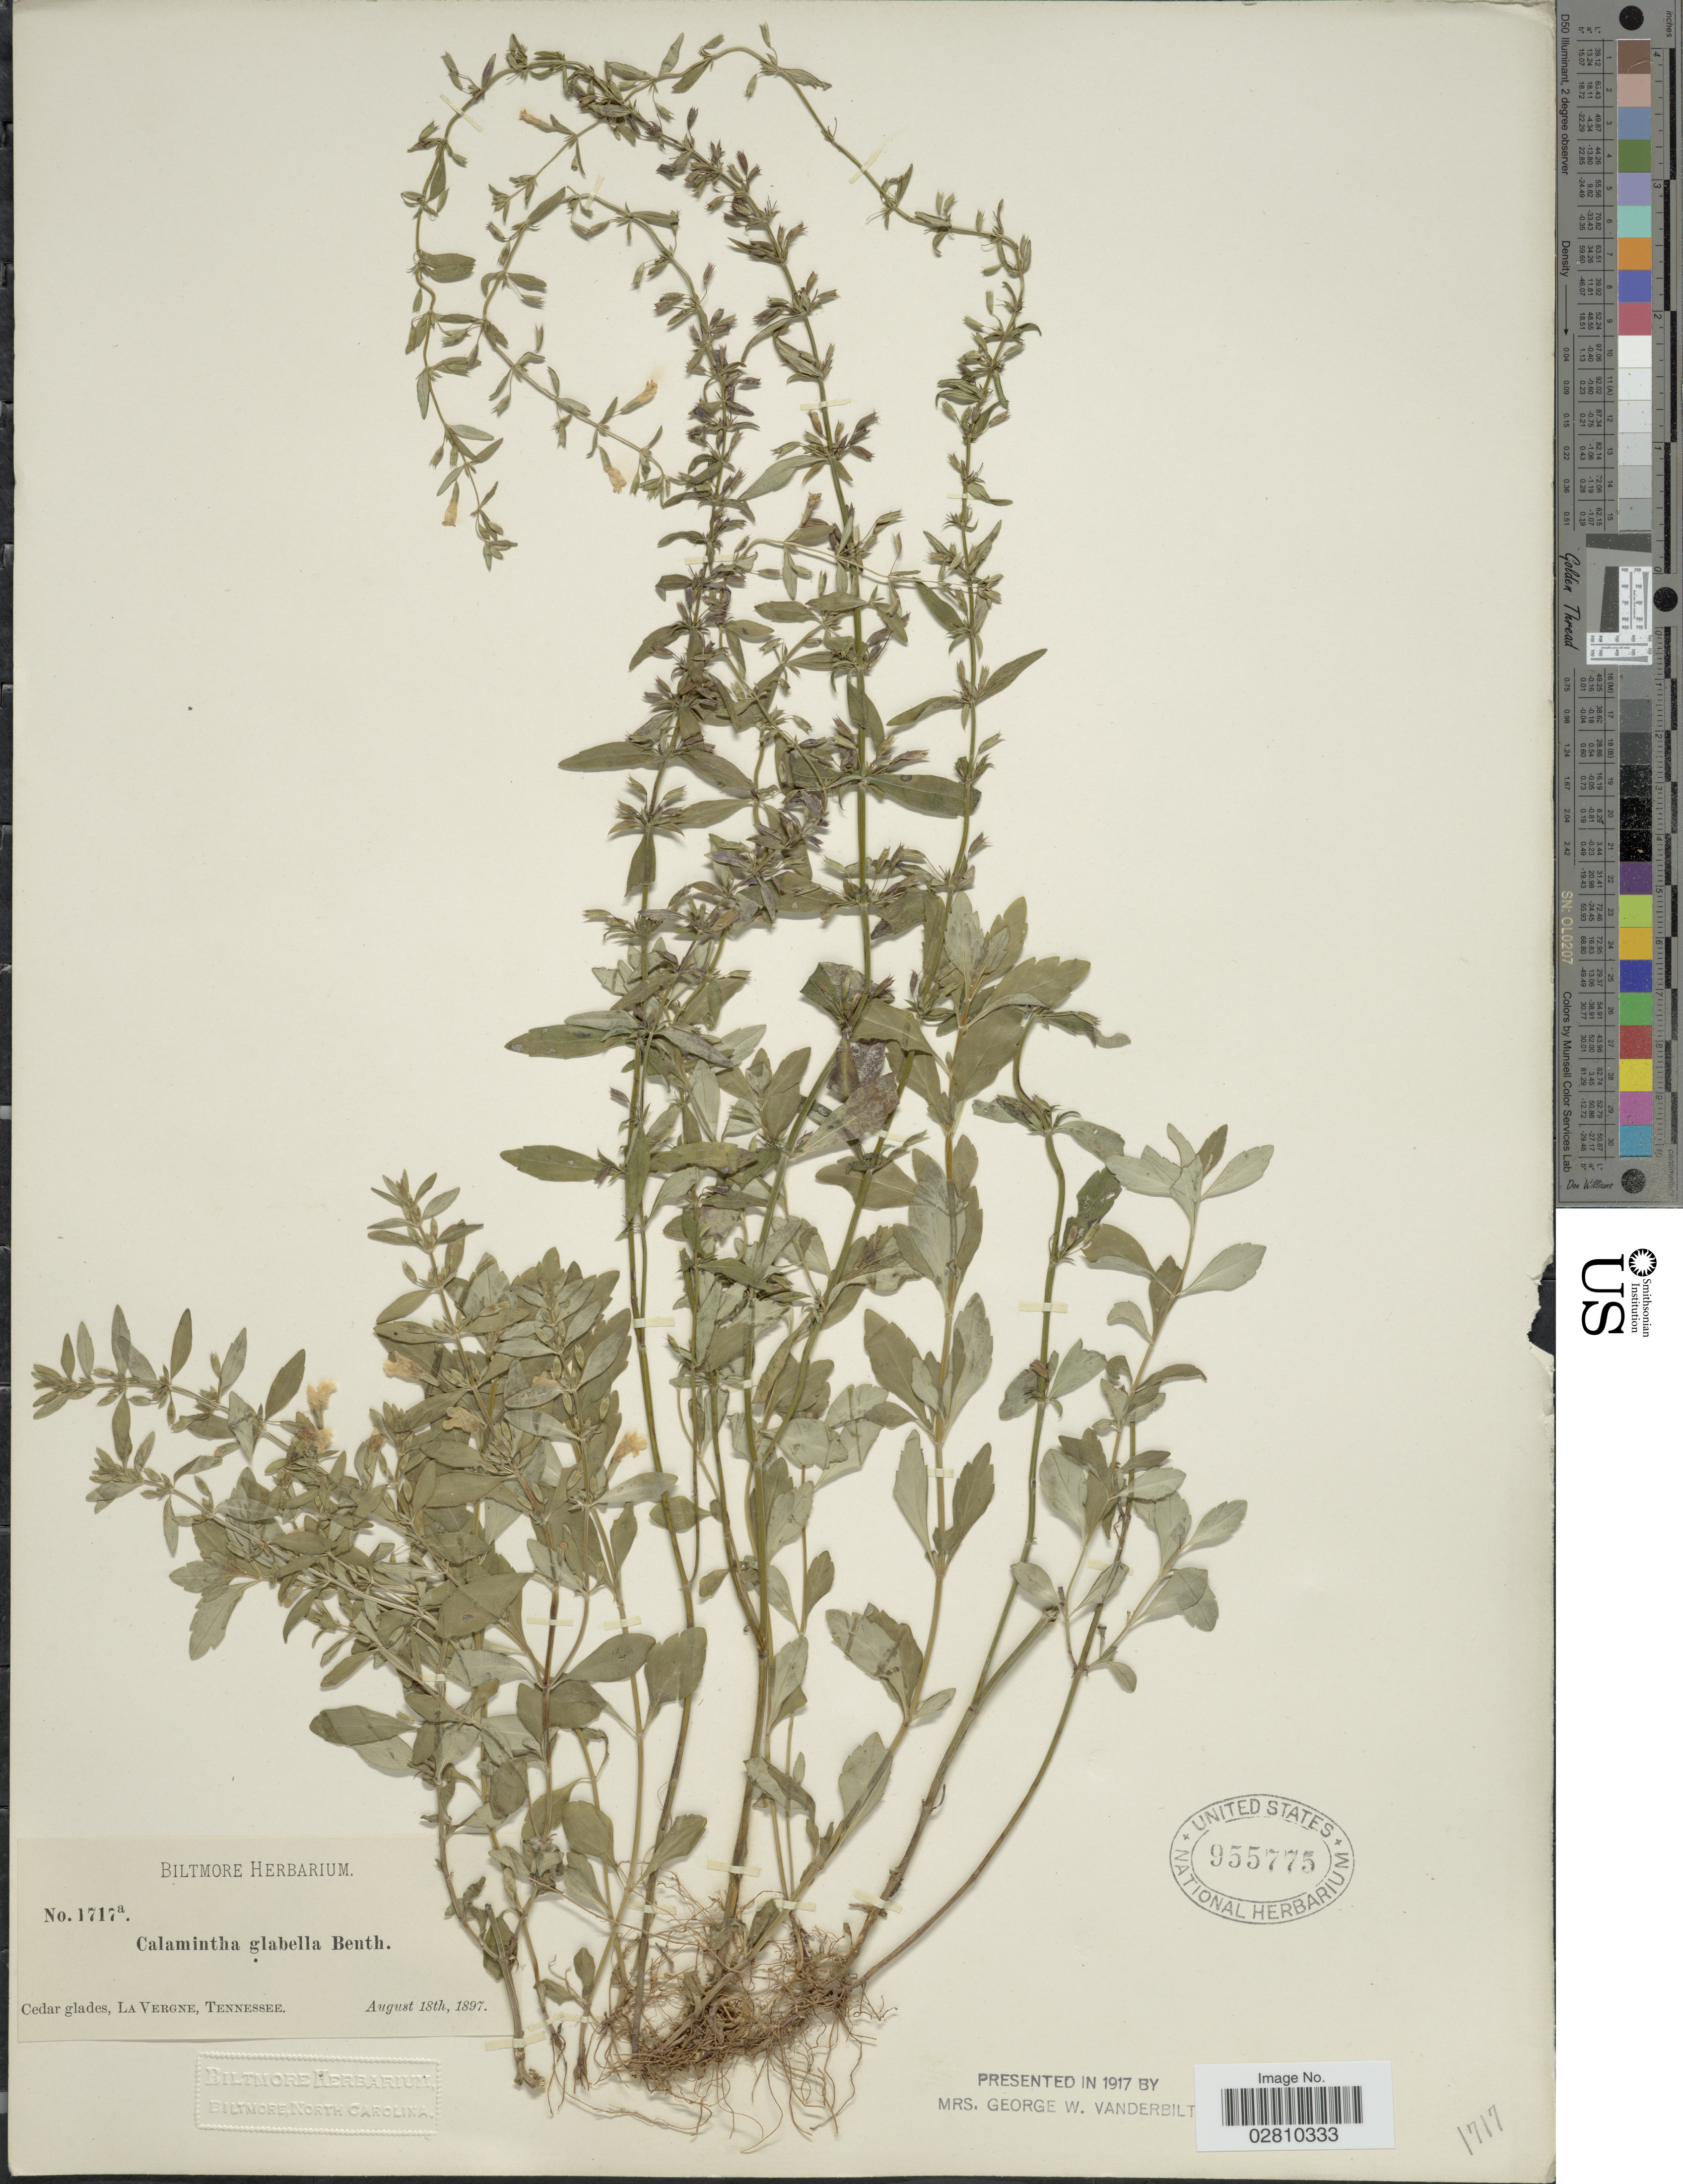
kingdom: Plantae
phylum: Tracheophyta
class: Magnoliopsida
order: Lamiales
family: Lamiaceae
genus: Clinopodium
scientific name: Clinopodium glabellum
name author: (Michx.) Kuntze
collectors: ex herb. Biltmore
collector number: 1717a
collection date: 1897-08-18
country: United States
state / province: Tennessee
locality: Cedar glades, La Vergne.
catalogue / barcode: US 955775